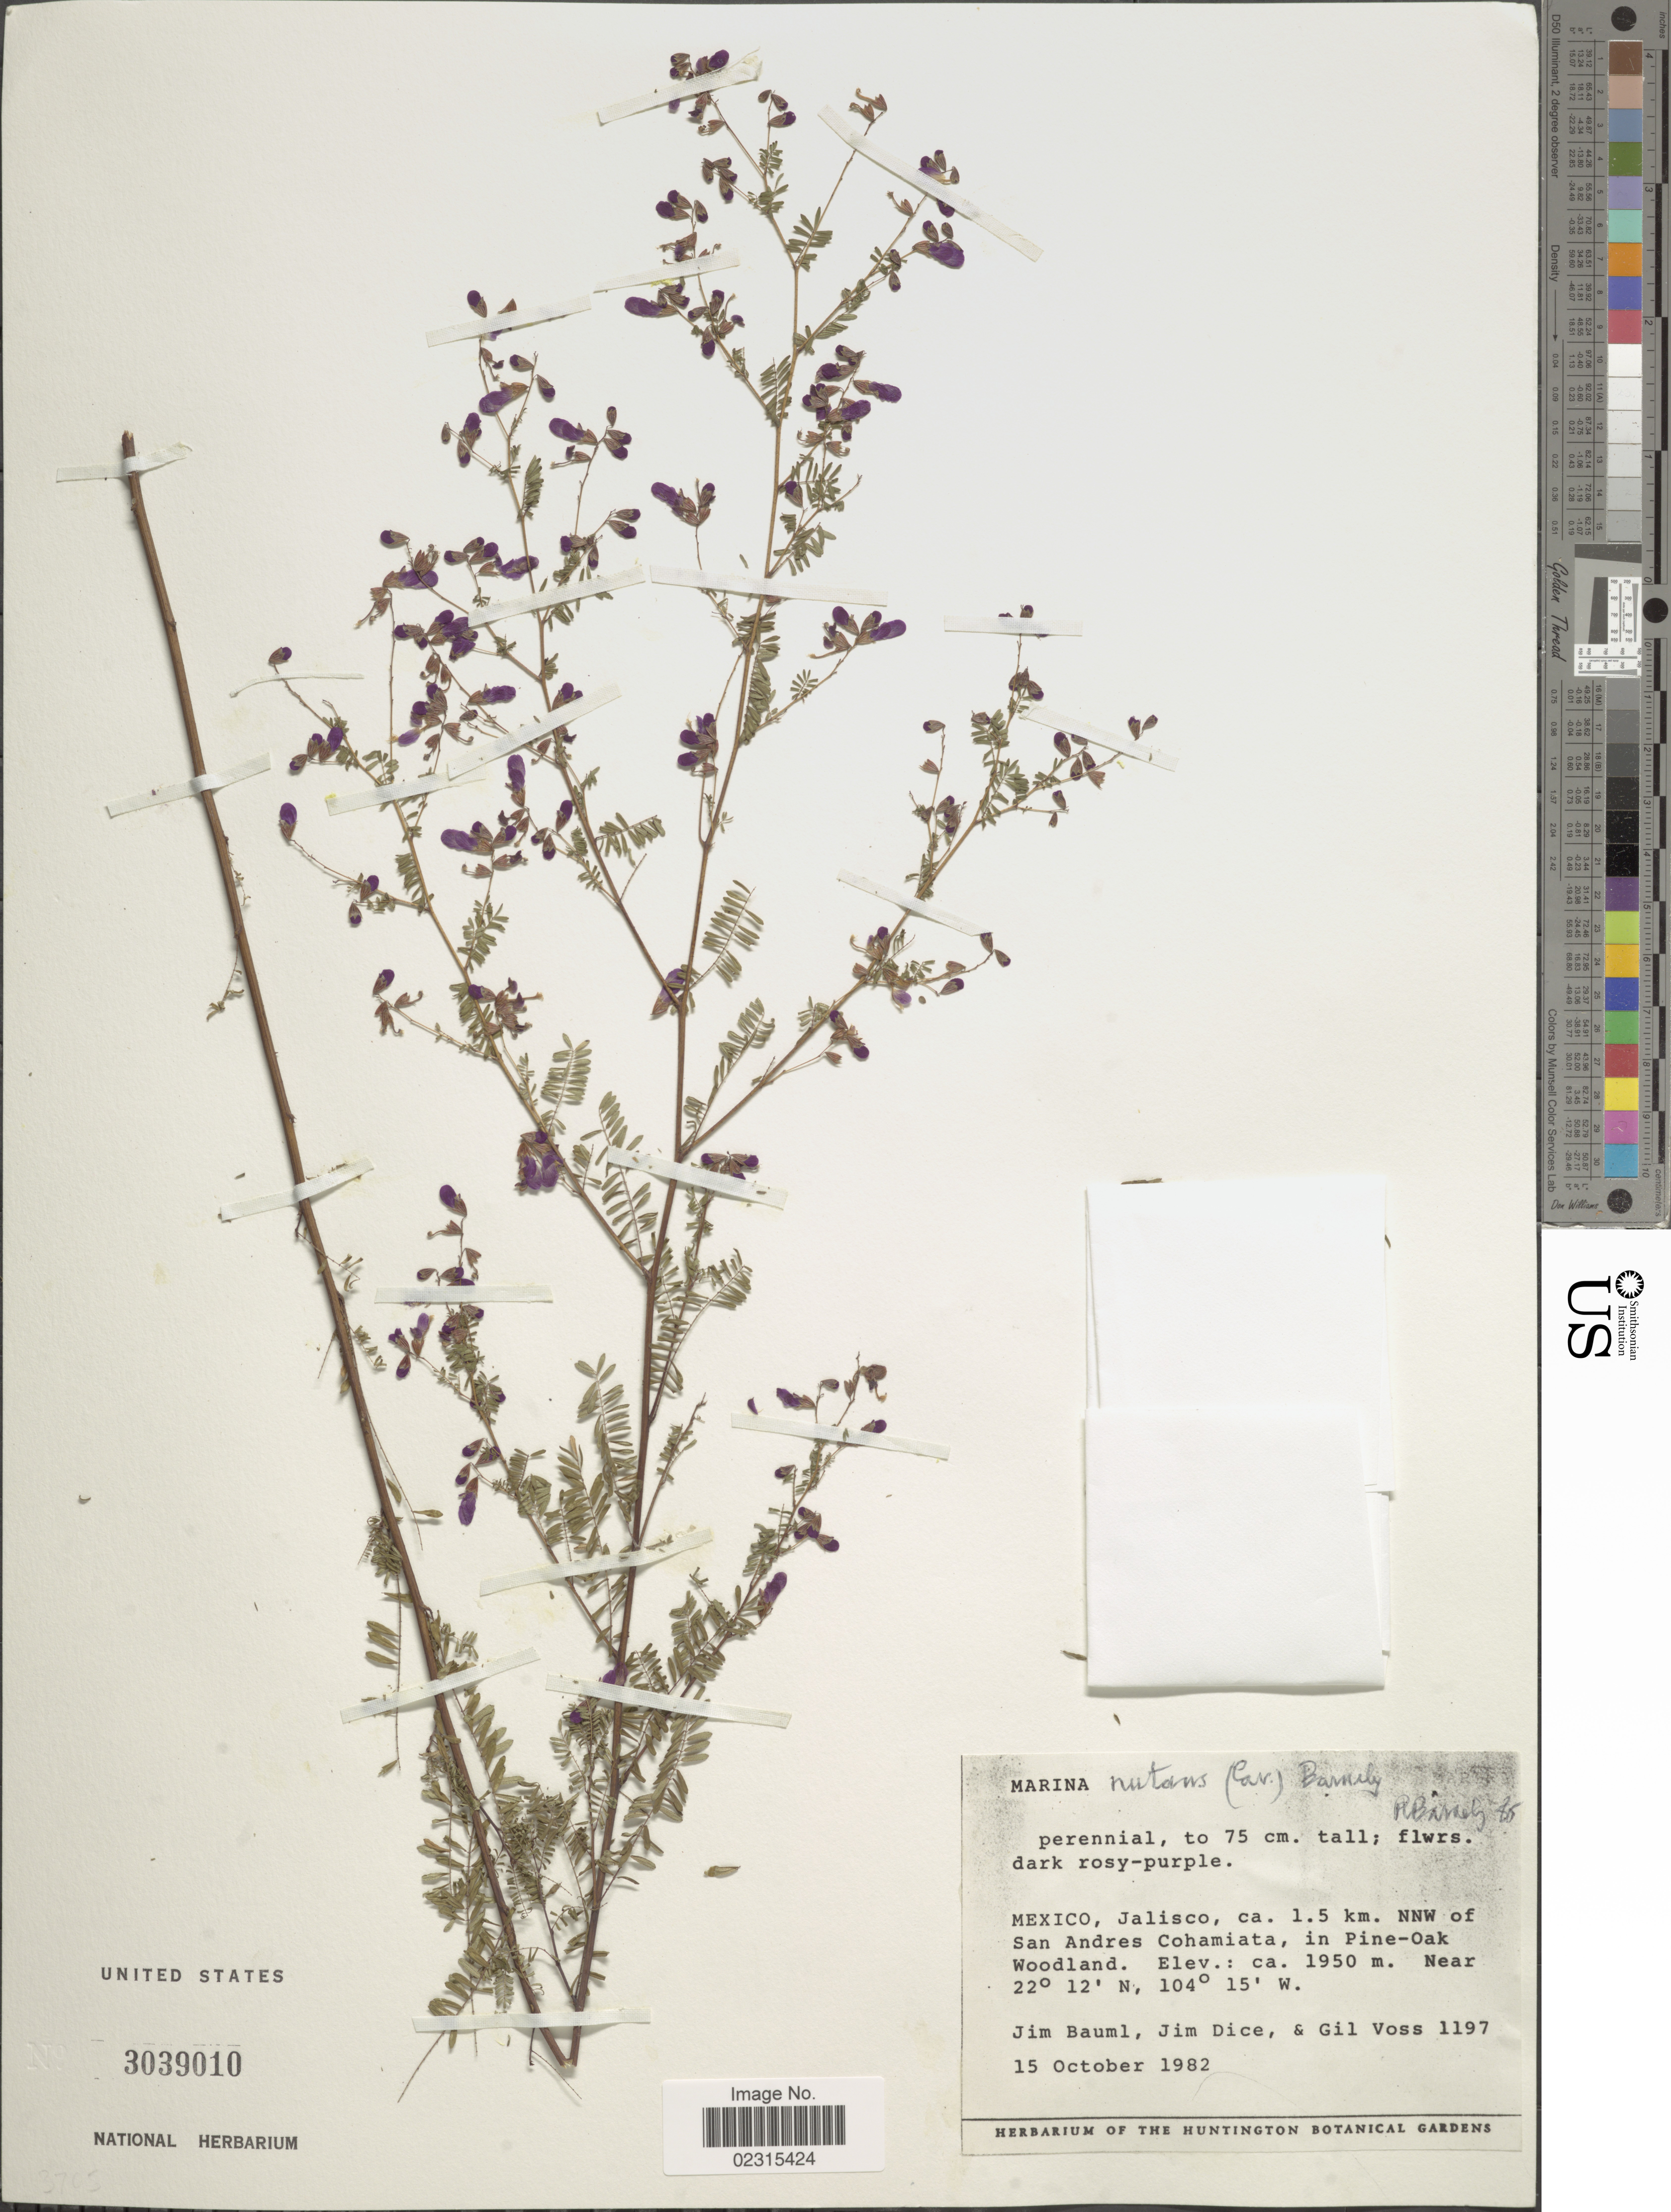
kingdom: Plantae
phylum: Tracheophyta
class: Magnoliopsida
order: Fabales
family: Fabaceae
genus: Marina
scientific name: Marina nutans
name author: (Cav.) Barneby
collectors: J. Bauml, J. Dice & G. Voss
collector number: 1197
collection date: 1982-10-15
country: Mexico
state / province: Jalisco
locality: Ca. 1.5 km NNW of San Andres Cohamiata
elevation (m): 1950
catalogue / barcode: US 3039010